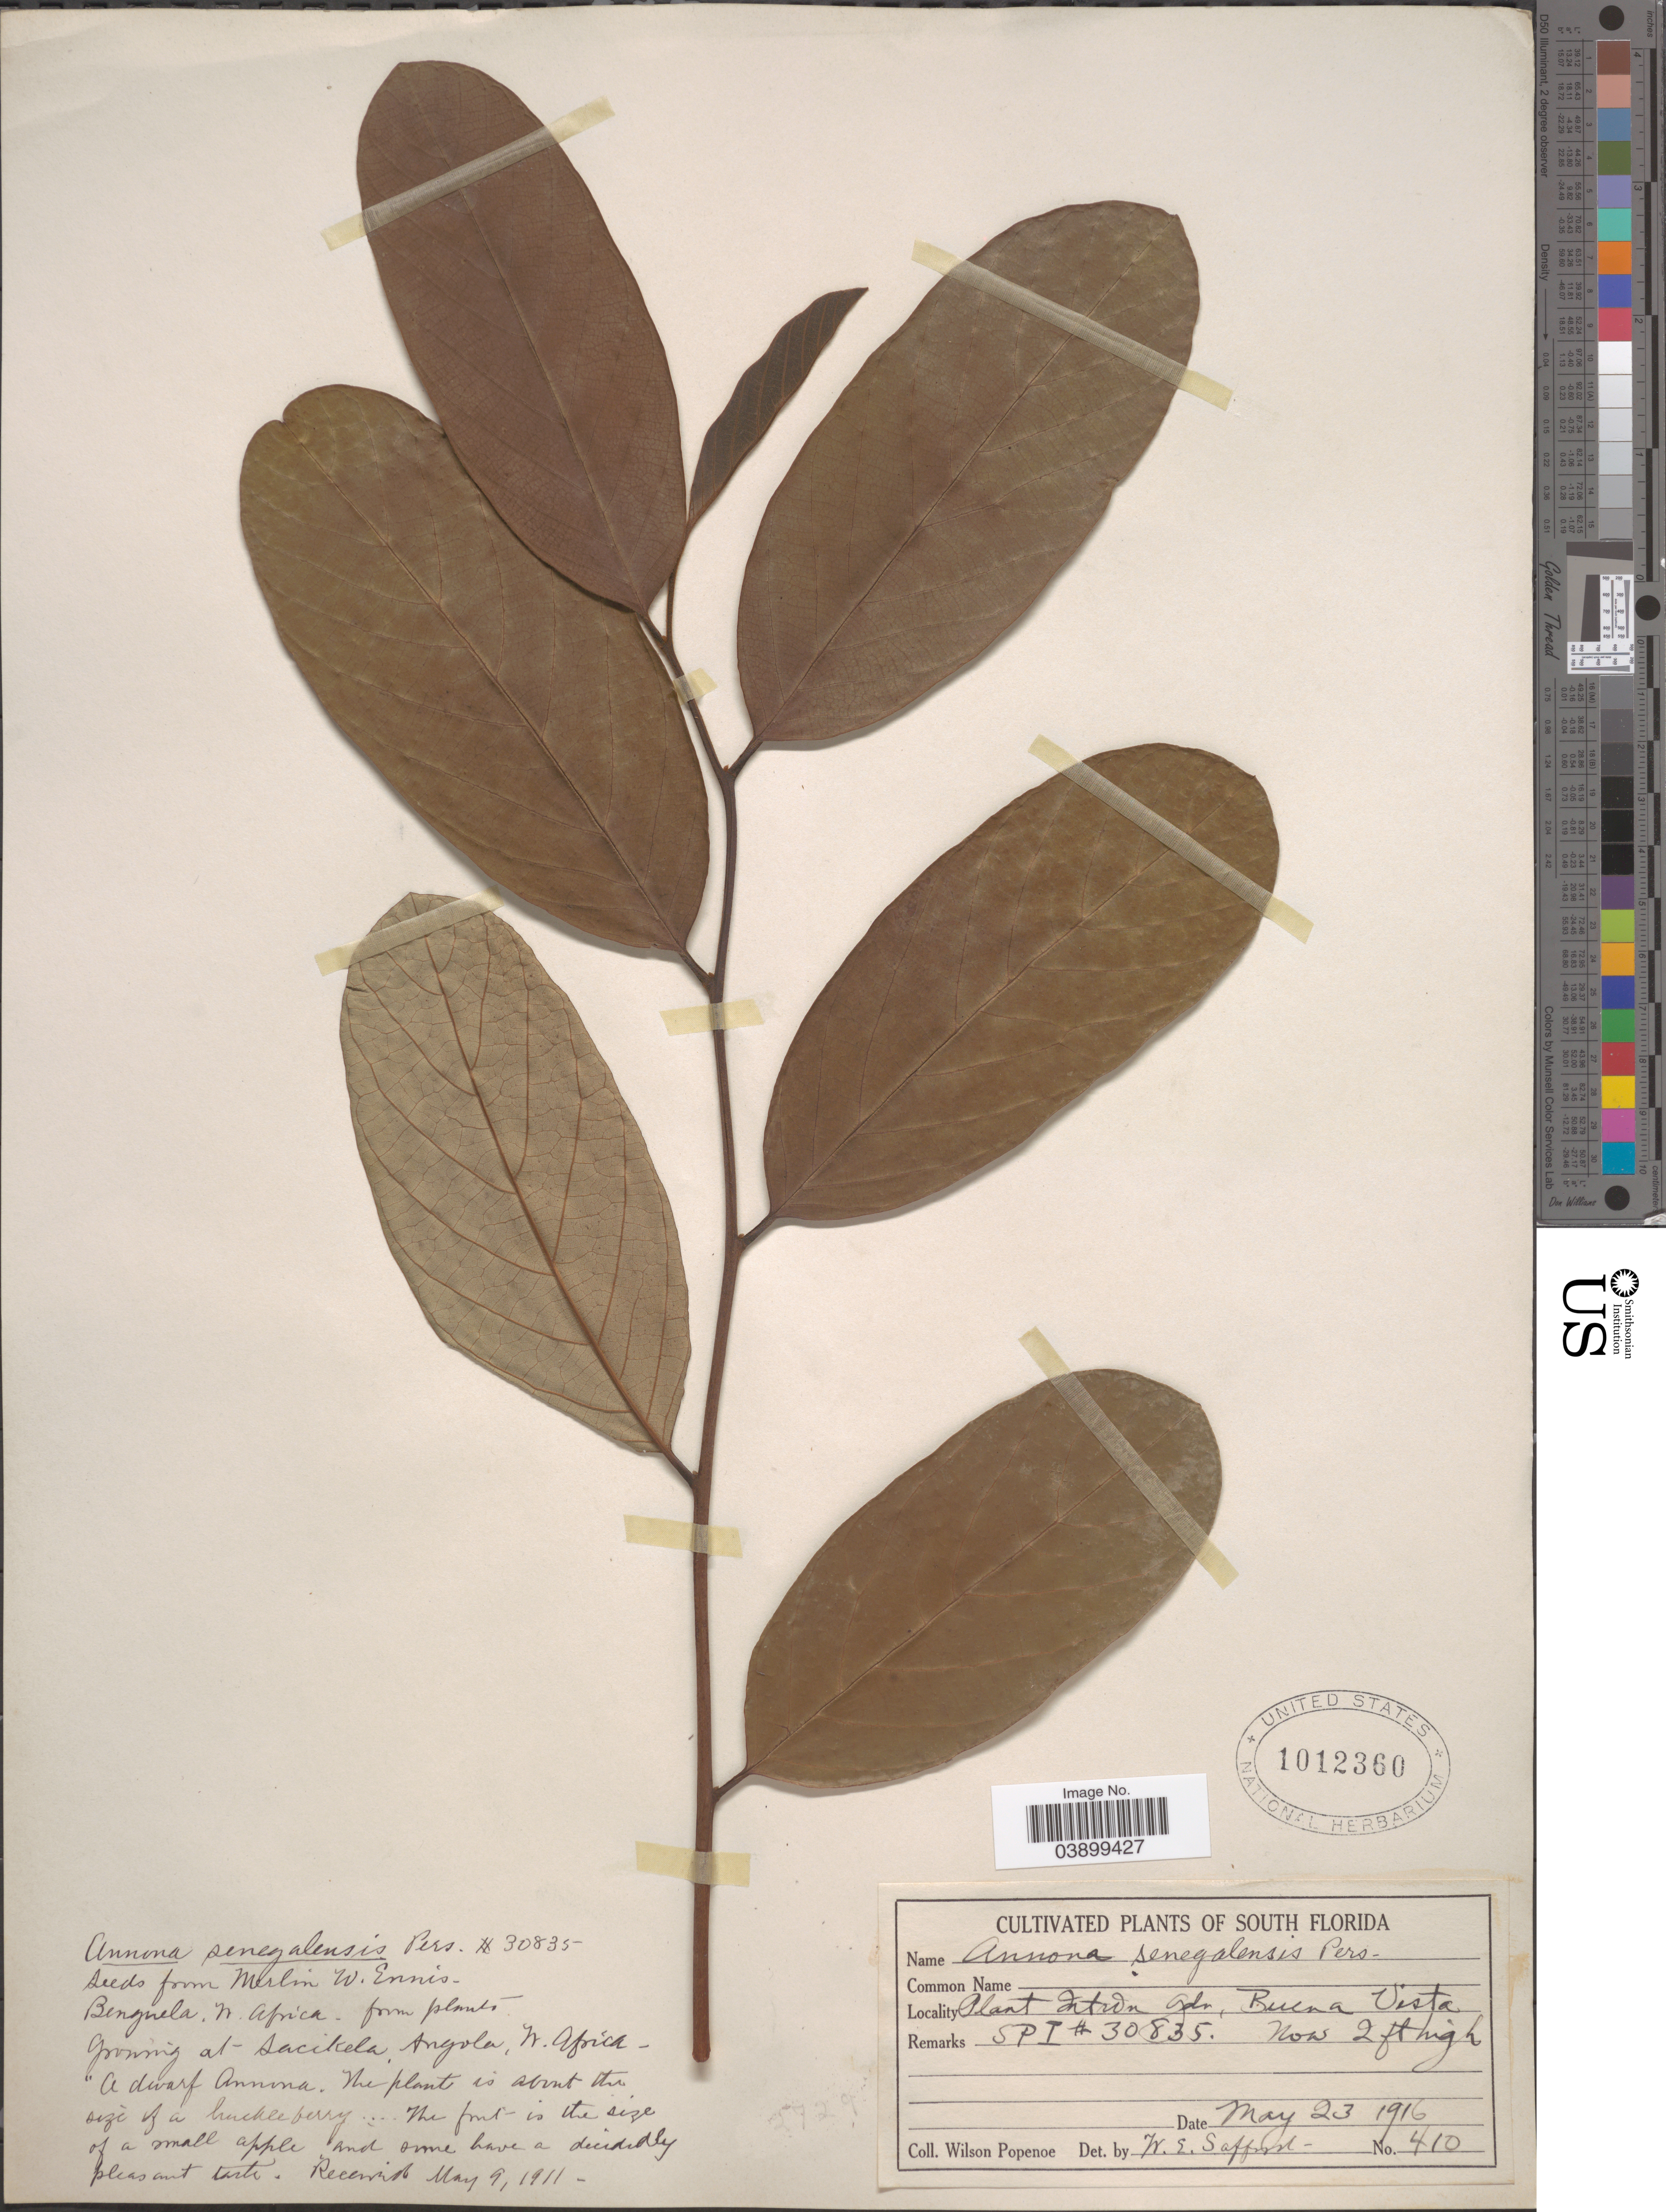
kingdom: Plantae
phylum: Tracheophyta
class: Magnoliopsida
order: Magnoliales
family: Annonaceae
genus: Annona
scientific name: Annona senegalensis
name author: Pers.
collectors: W. Popenoe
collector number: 410/SPI30835?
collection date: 1916-05-23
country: Angola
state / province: Benguela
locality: N. Africa. At Sacikela Angola. Plant Intron Gdn. Buena Vista.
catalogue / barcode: US 1012360